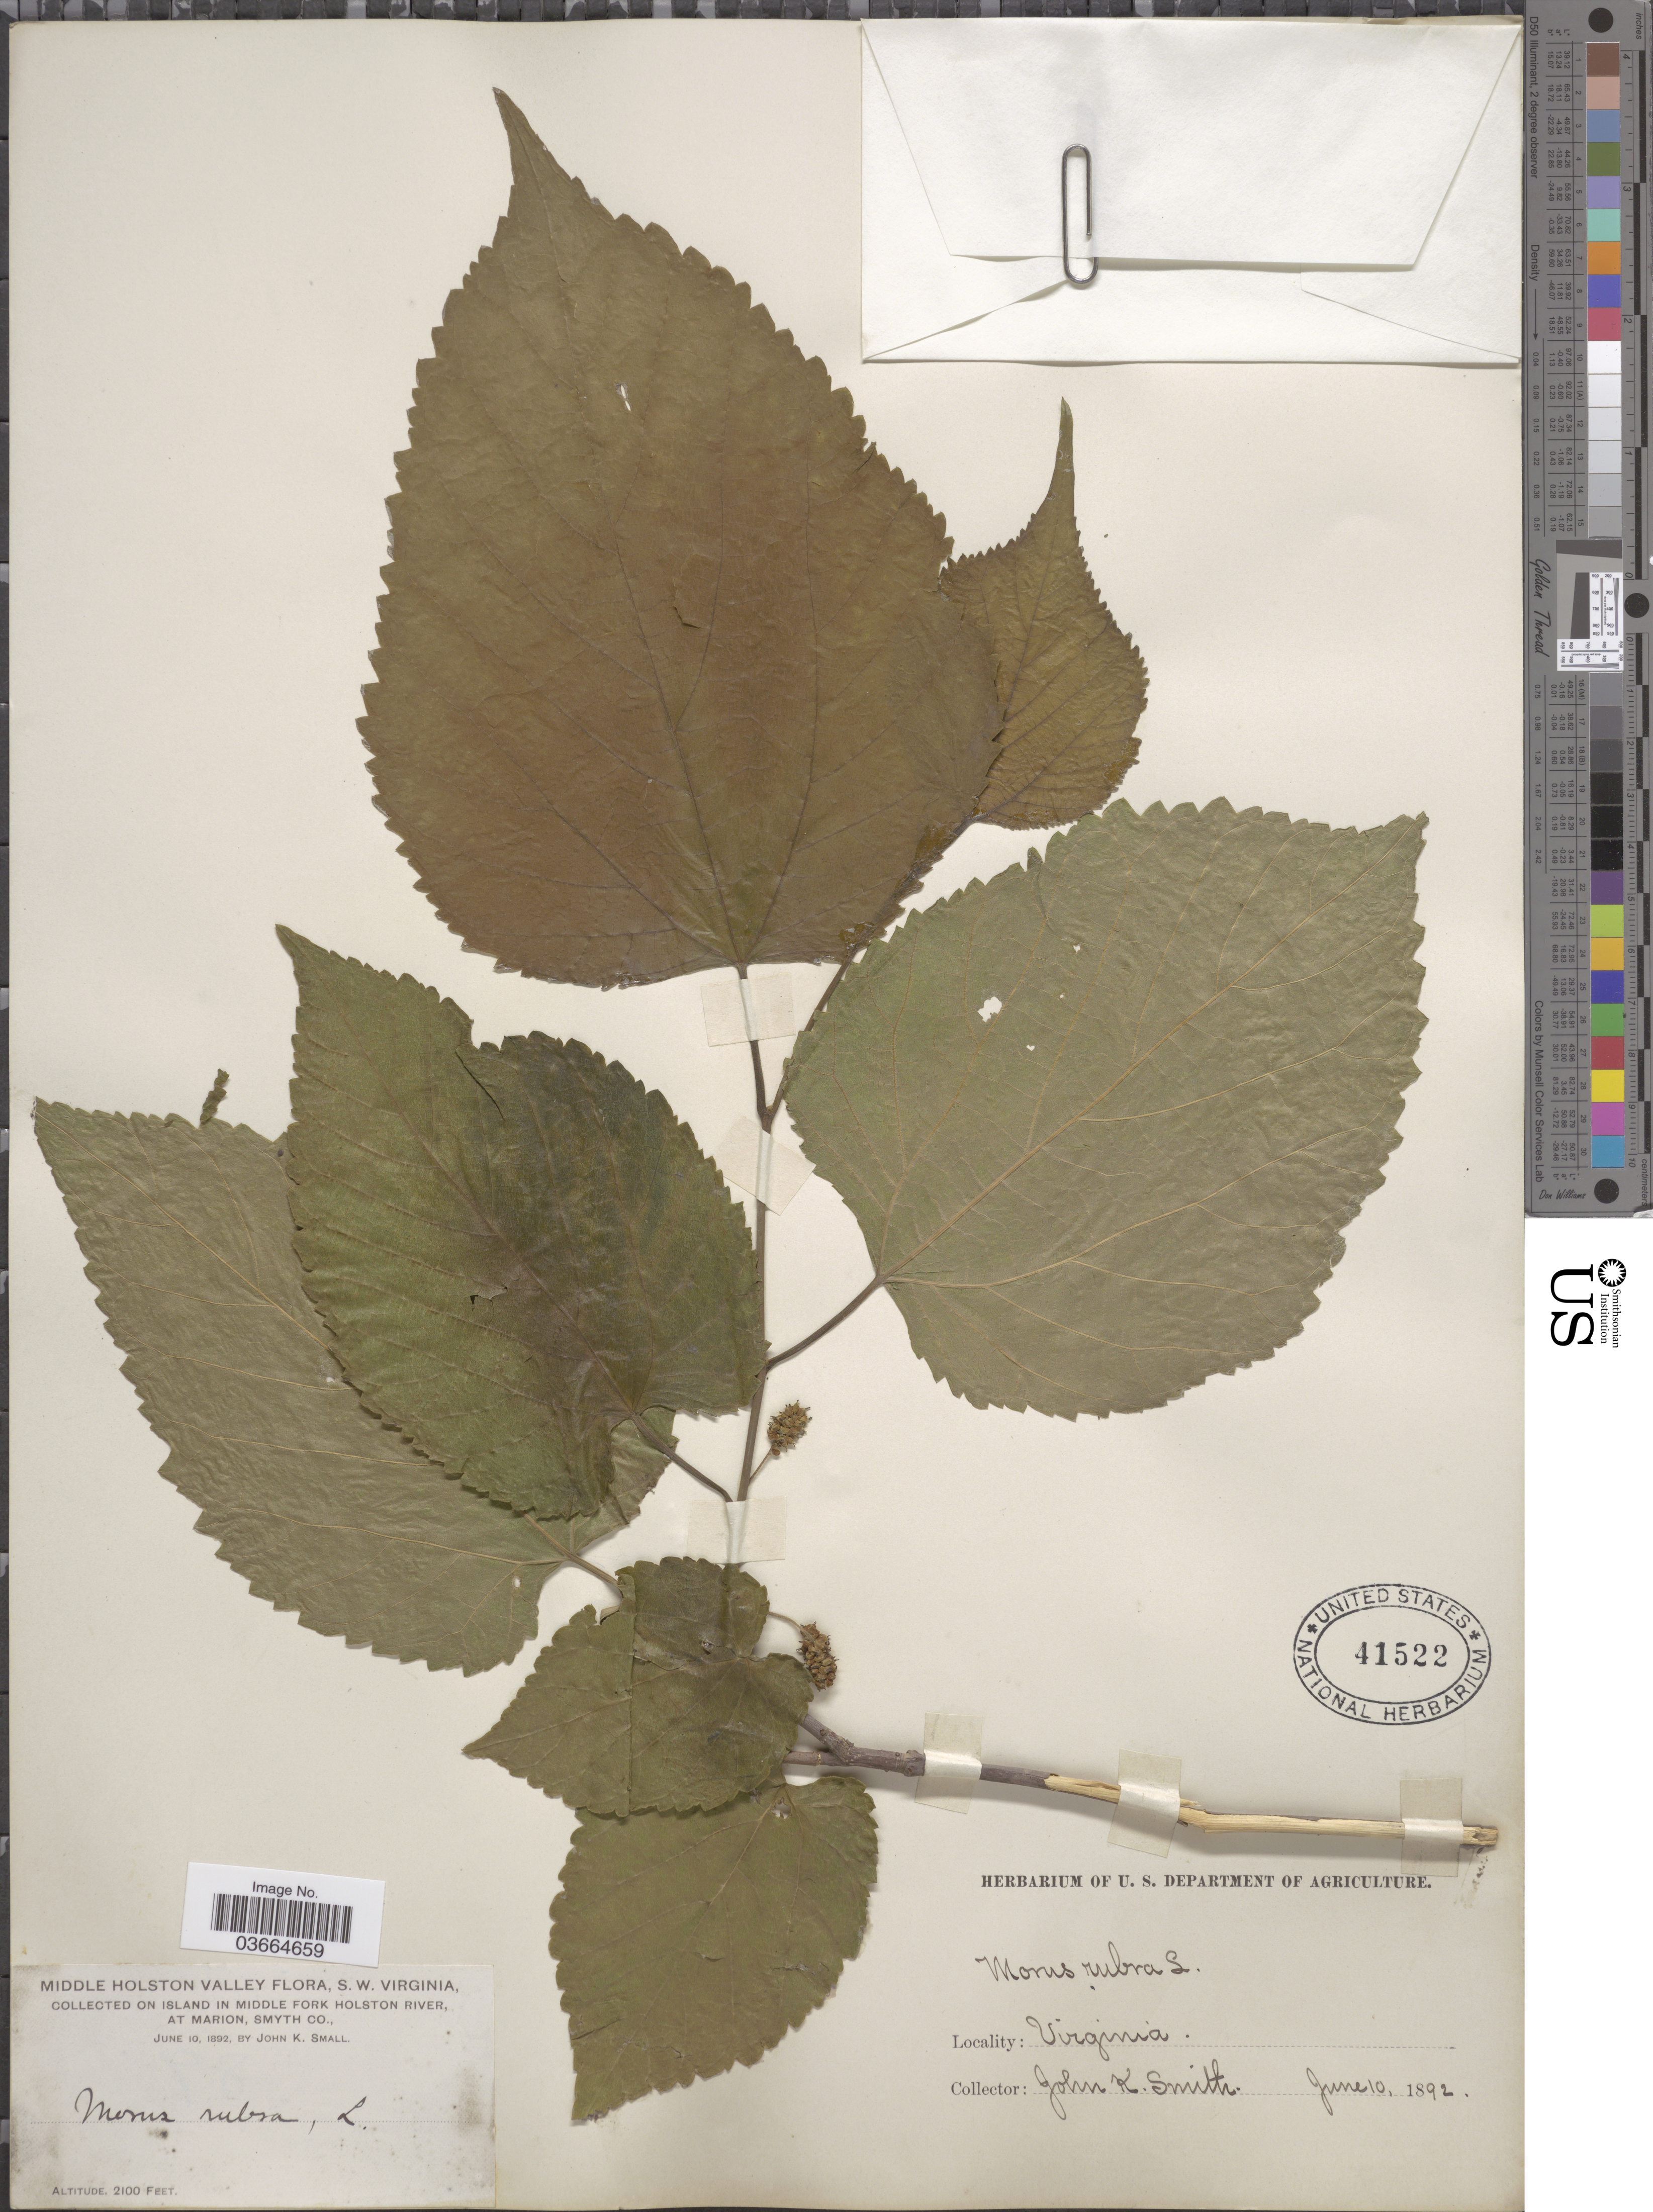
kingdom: Plantae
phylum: Tracheophyta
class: Magnoliopsida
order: Rosales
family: Moraceae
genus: Morus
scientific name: Morus rubra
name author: L.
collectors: J. Smith & J. K. Small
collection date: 1892-06-10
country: United States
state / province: Virginia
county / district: Smyth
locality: Middle Holston Valley, S.W. Virginia. On Island in Middle Fork Holston River, at Marion, Smyth Co.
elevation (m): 640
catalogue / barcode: US 41522